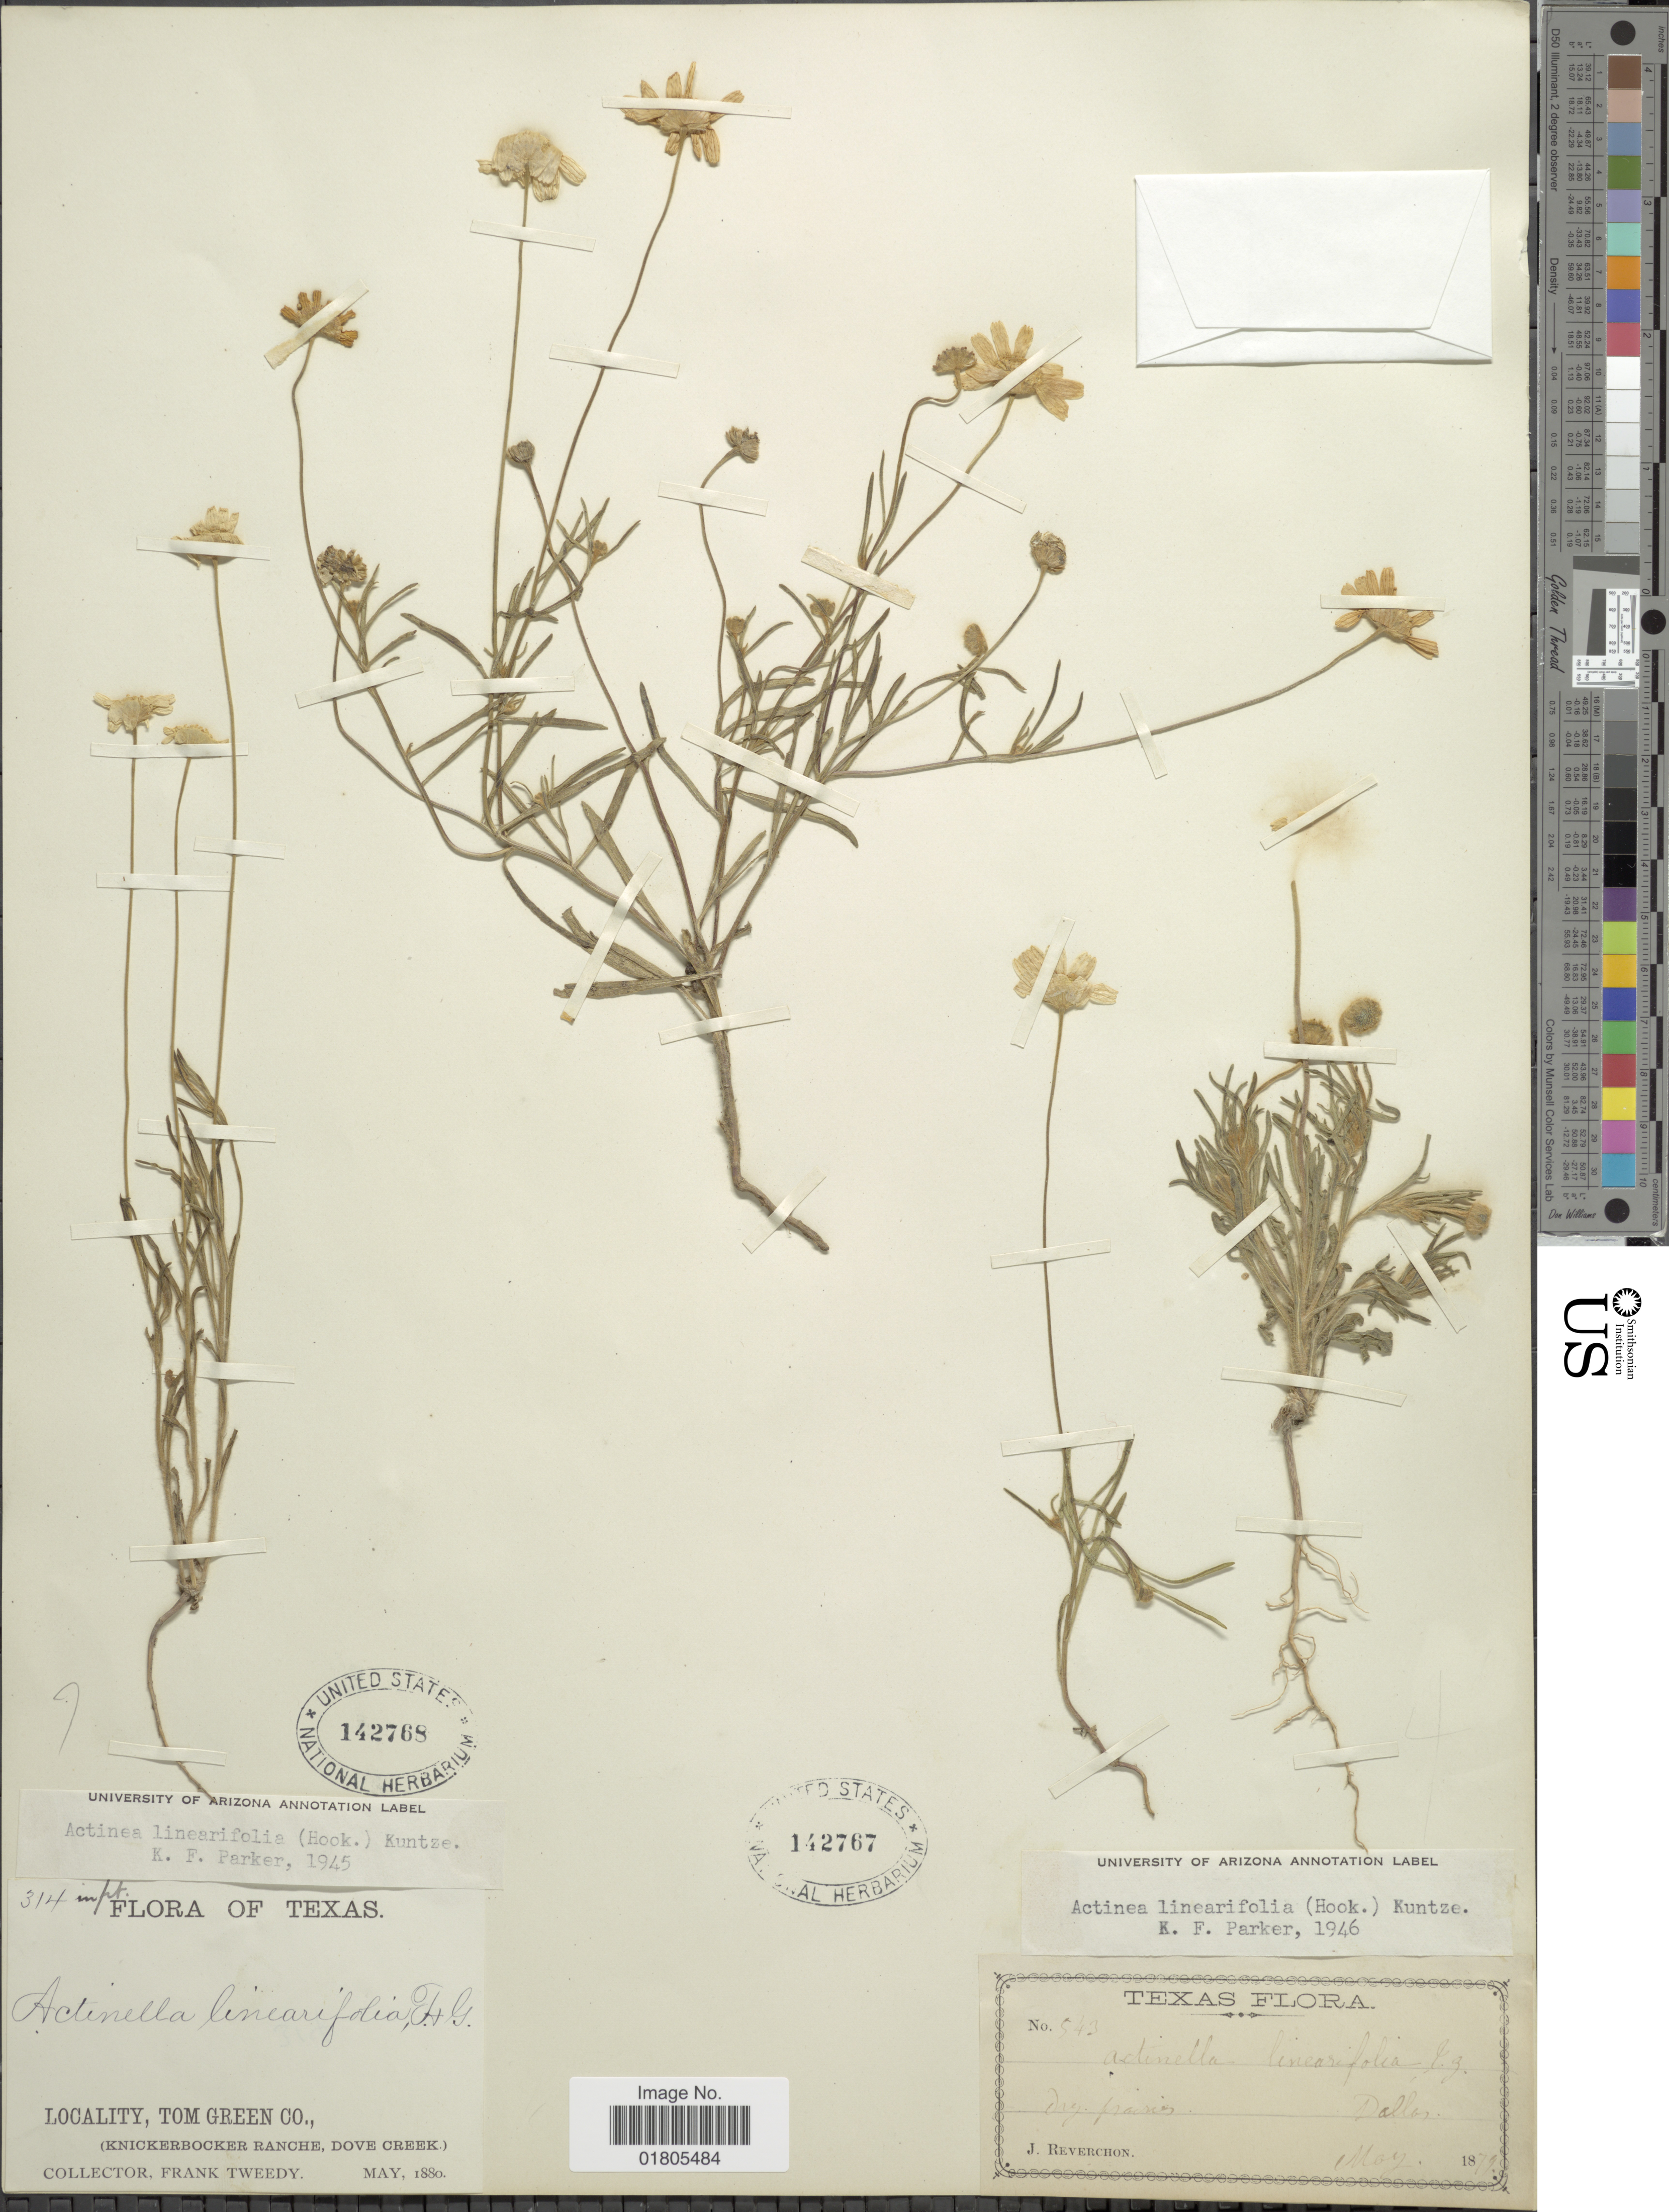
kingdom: Plantae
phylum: Tracheophyta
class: Magnoliopsida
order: Asterales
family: Asteraceae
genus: Actinea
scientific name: Actinea linearifolia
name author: (Hook.) Kuntze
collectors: J. Reverchon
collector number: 543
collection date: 1879-05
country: United States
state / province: Texas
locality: Dry prairies. Dallas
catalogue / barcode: US 142767